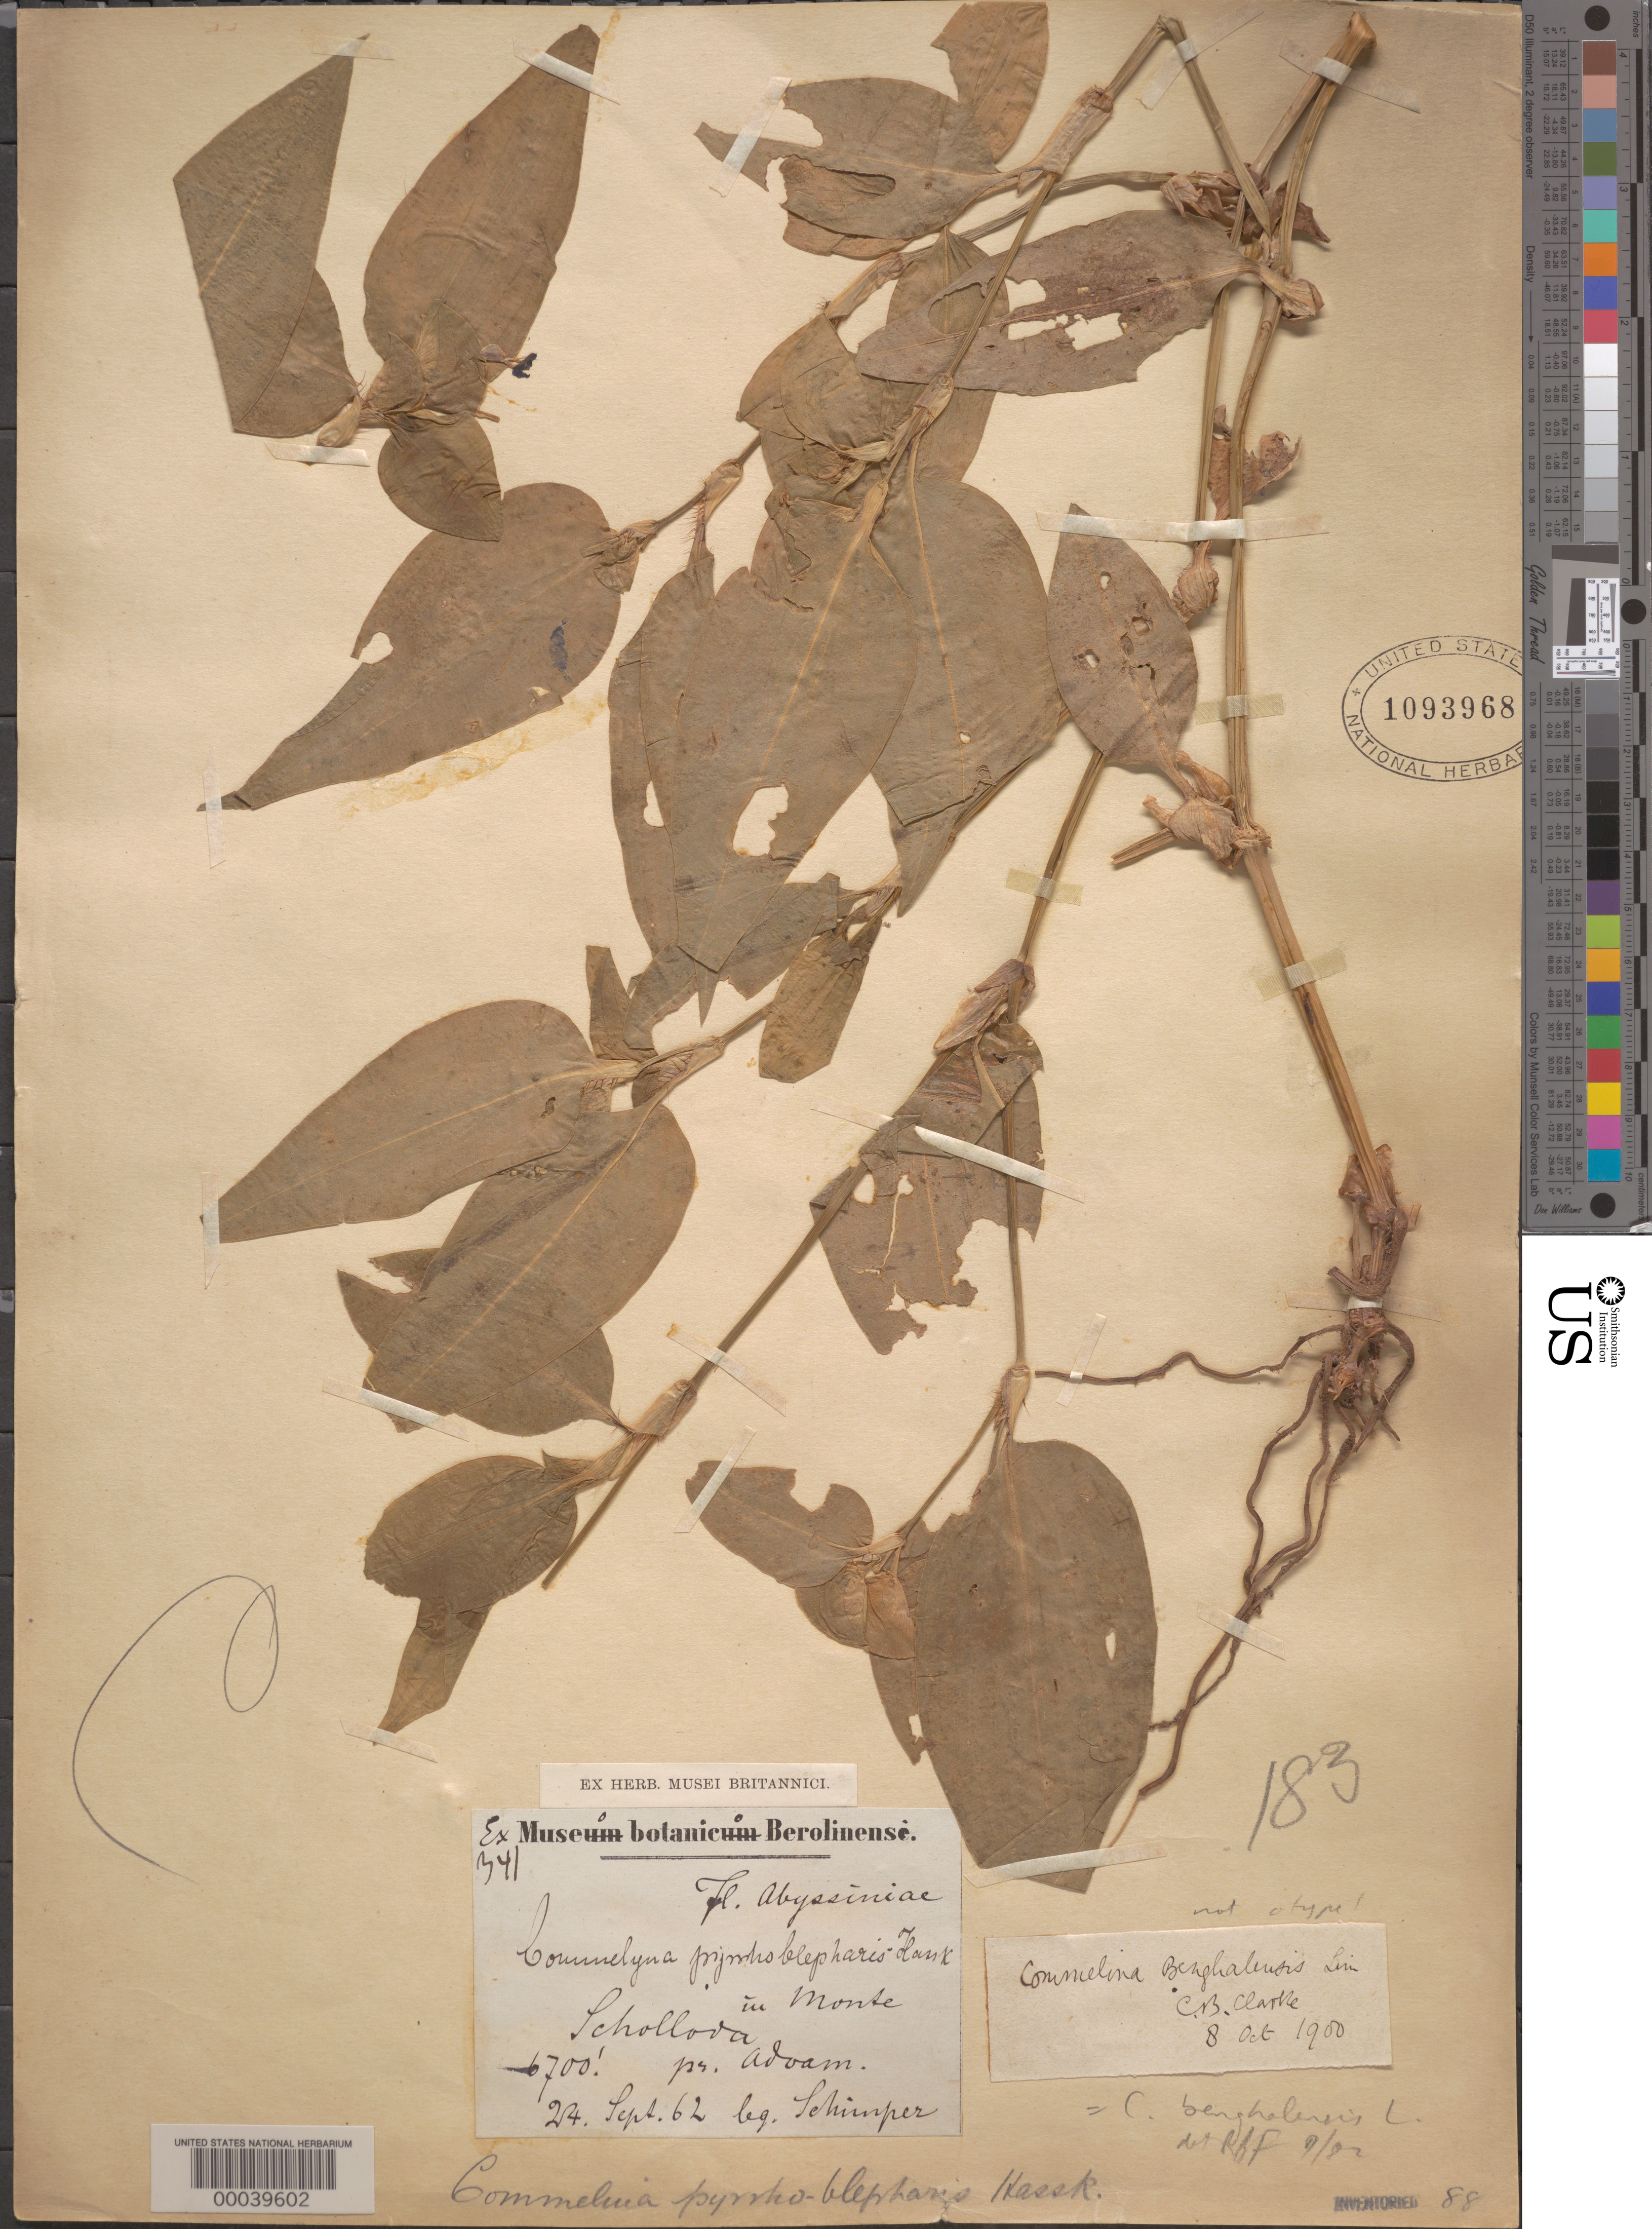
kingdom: Plantae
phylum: Tracheophyta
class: Liliopsida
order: Commelinales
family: Commelinaceae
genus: Commelina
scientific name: Commelina benghalensis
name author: L.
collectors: -. Schimper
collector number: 341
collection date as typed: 24 Sep 1862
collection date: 1862-09-24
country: Ethiopia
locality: Schollova, near adoa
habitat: Mountain side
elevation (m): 2044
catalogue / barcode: US 1093968